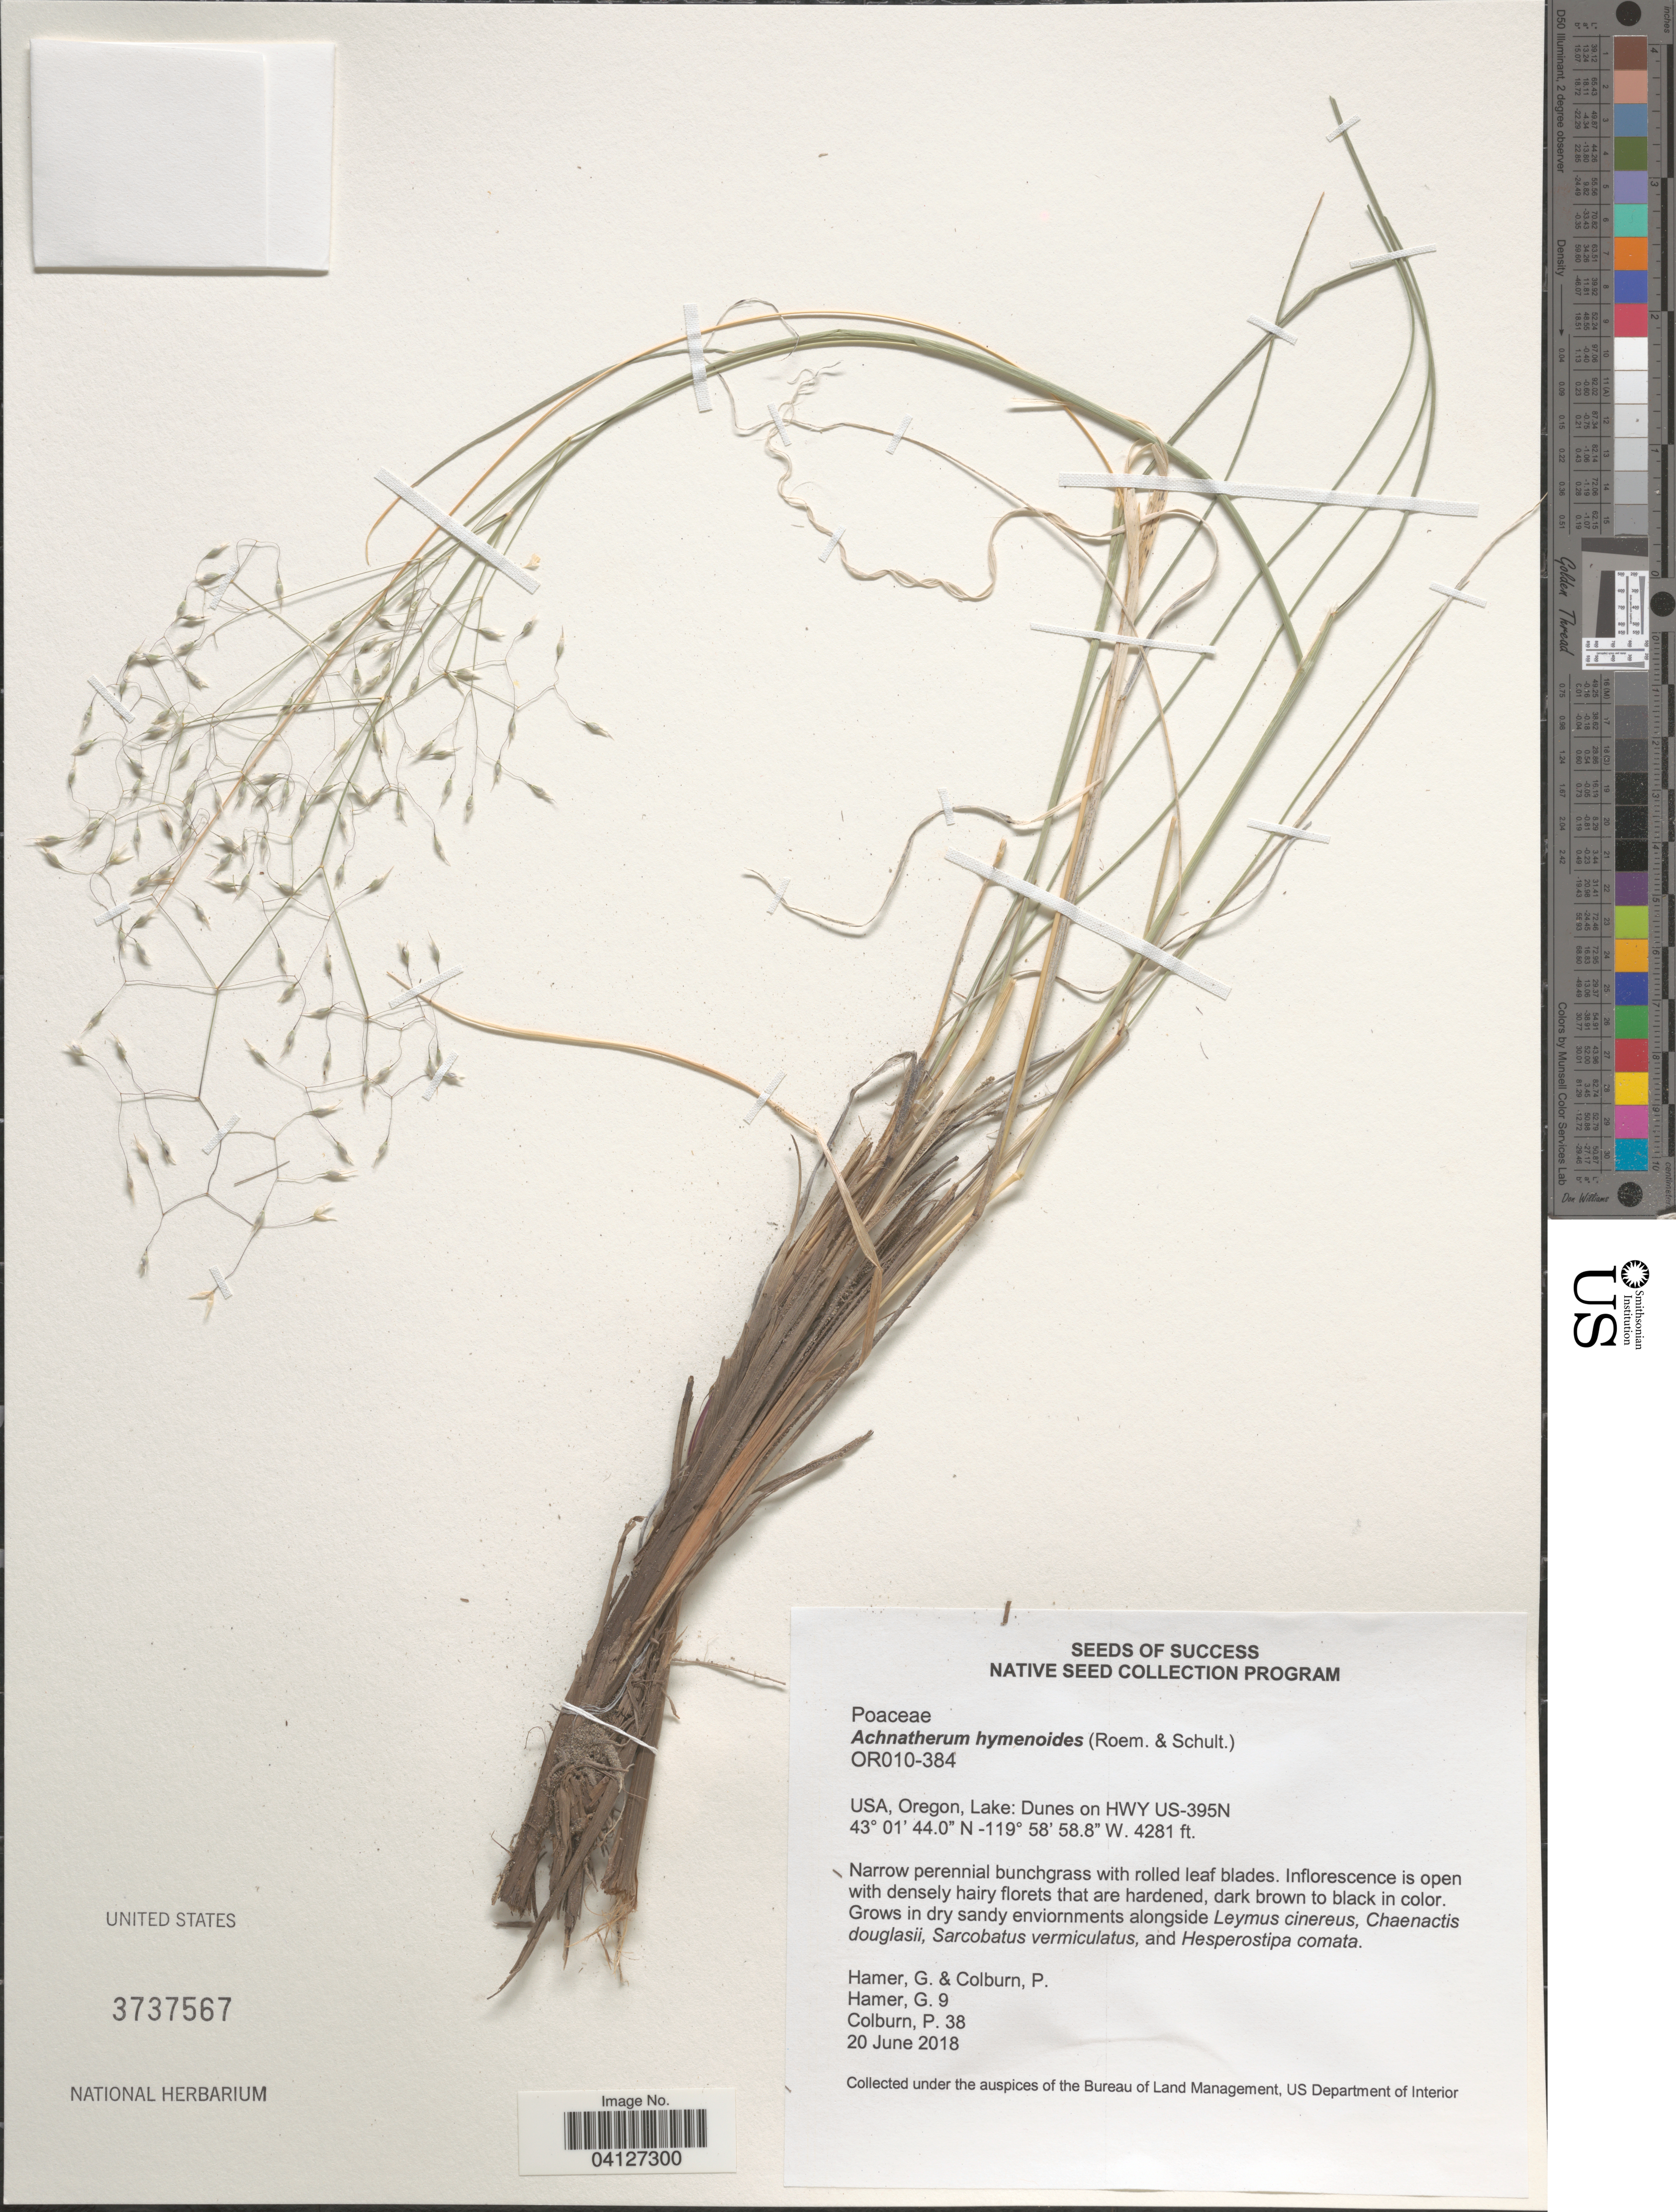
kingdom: Plantae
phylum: Tracheophyta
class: Liliopsida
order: Poales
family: Poaceae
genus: Achnatherum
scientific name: Achnatherum hymenoides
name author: (Roem. & Schult.) Barkworth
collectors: G. Hamer & P. Colburn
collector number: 9/38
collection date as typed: Transcribed d/m/y: 20/6/2018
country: United States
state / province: Oregon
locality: Lake: Dunes on HWY US-395N.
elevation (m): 1305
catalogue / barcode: US 3737567